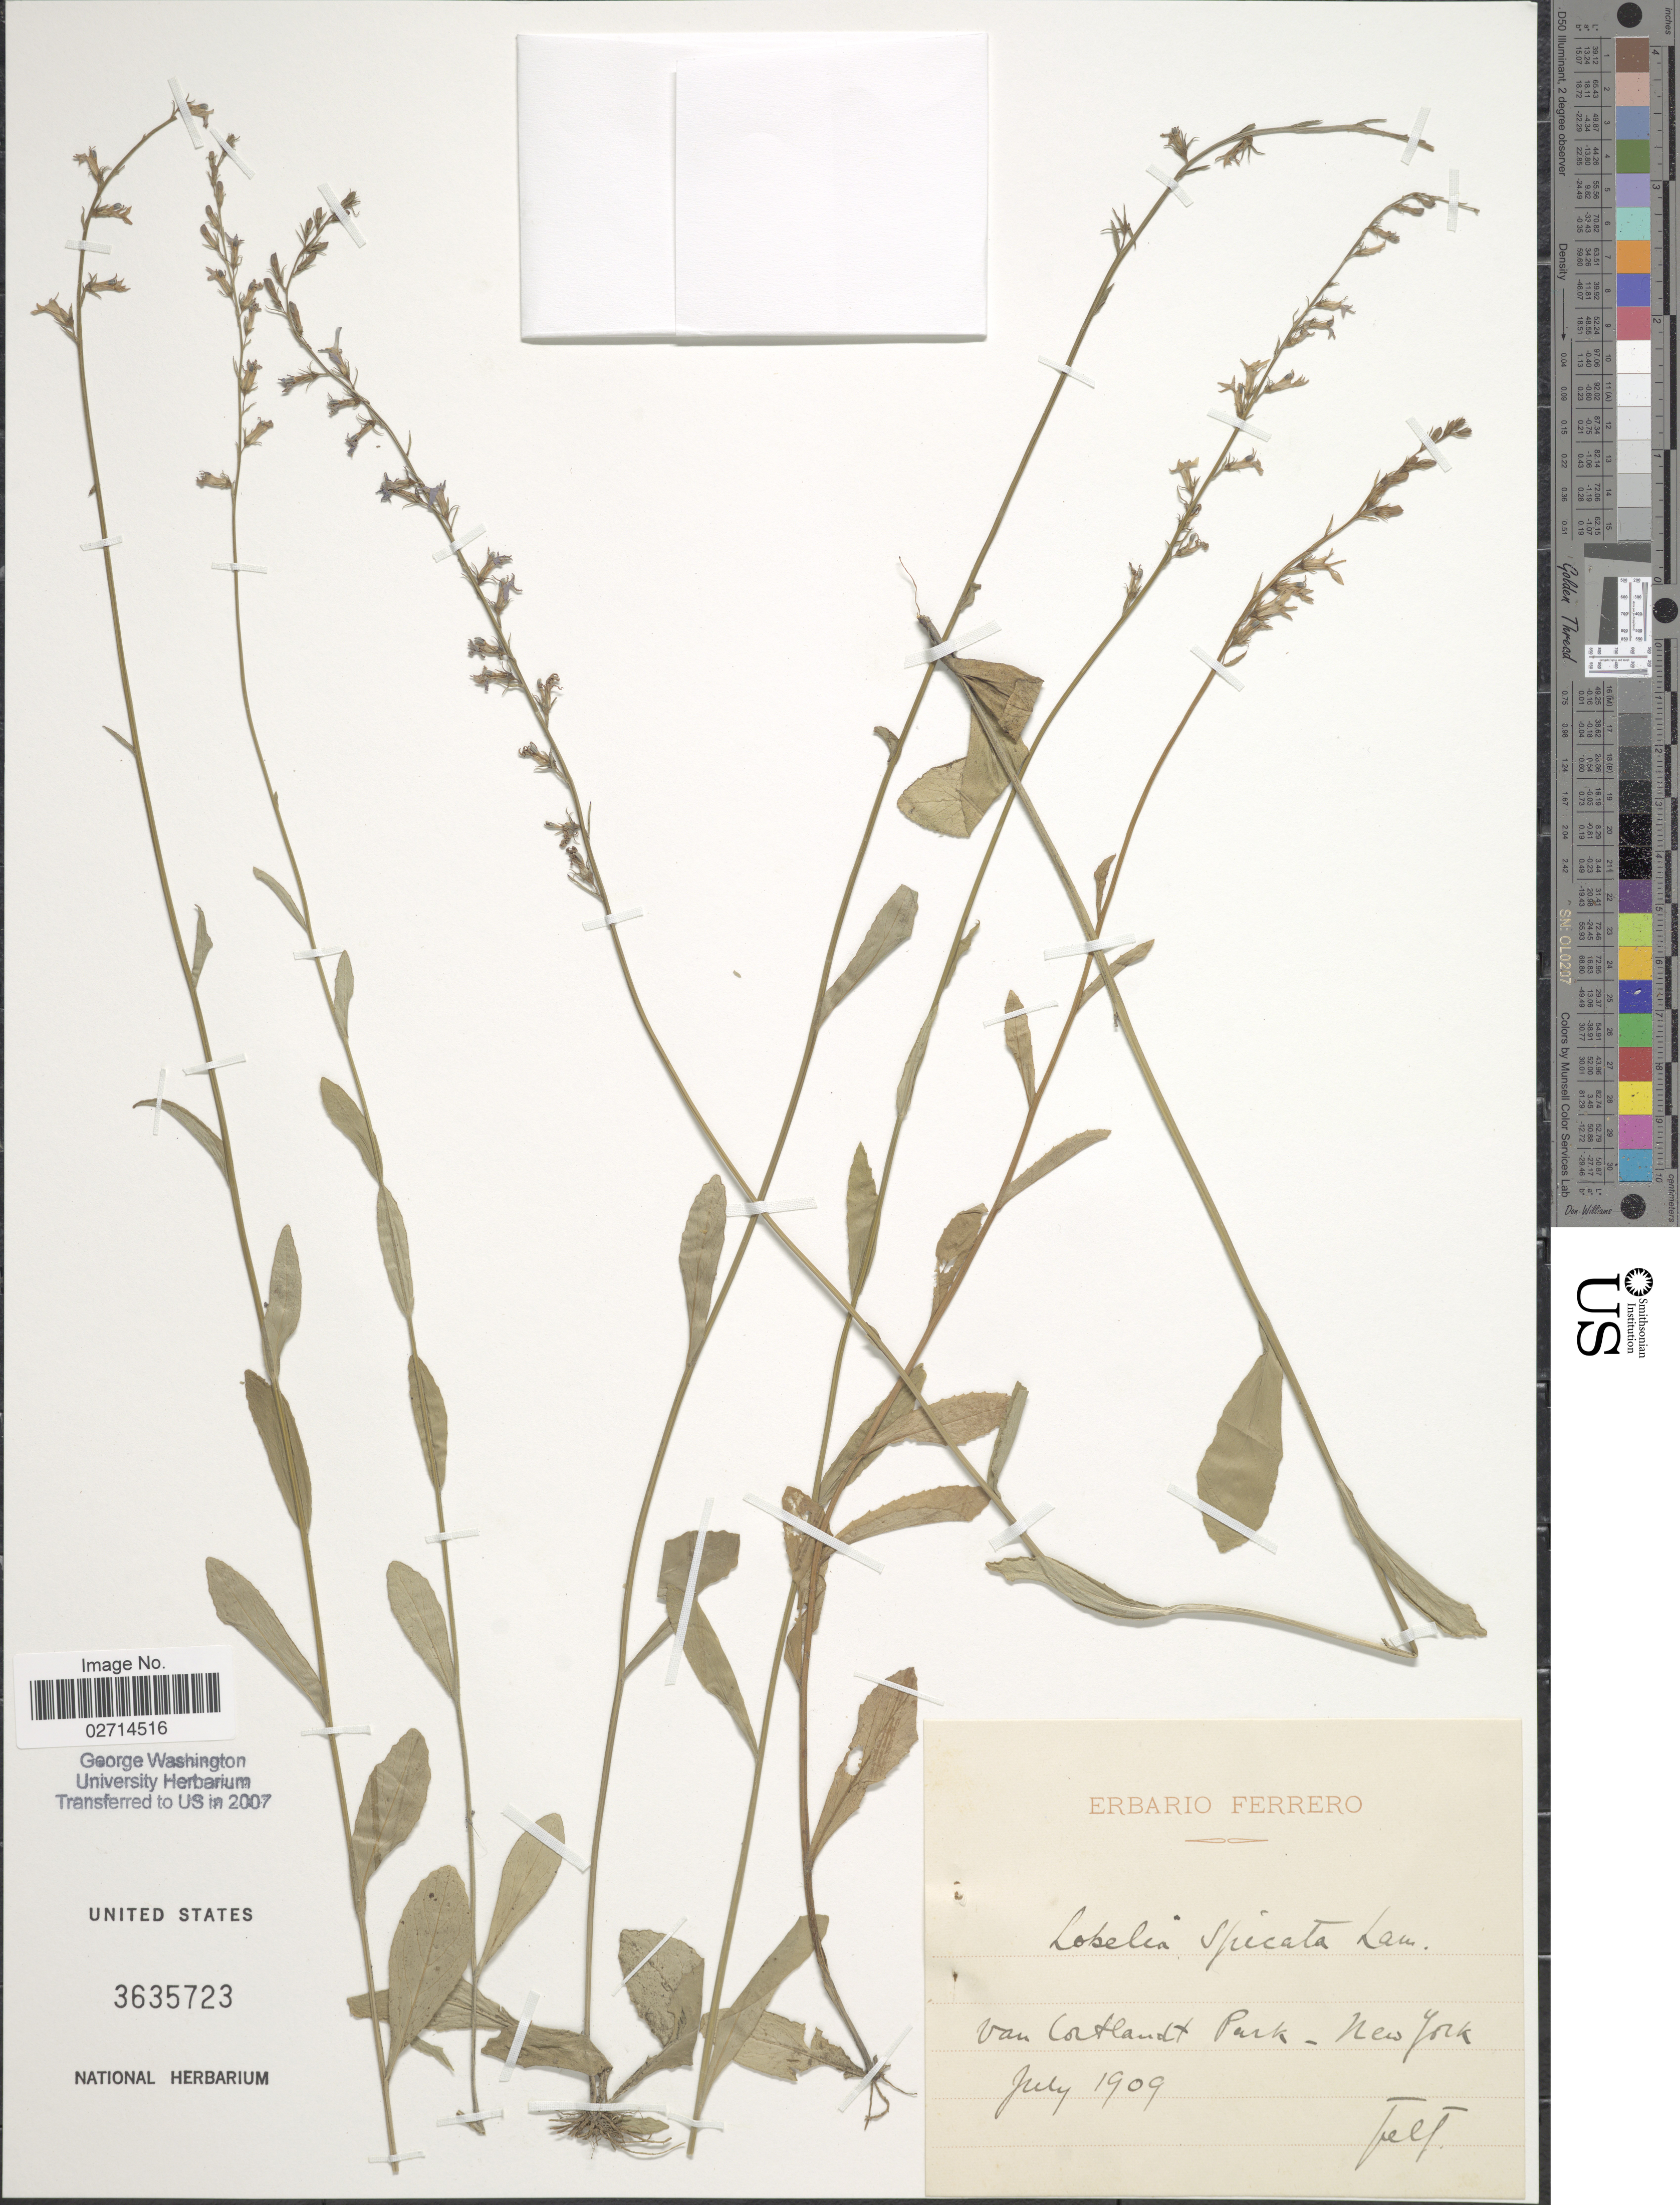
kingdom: Plantae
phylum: Tracheophyta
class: Magnoliopsida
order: Asterales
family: Campanulaceae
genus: Lobelia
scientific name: Lobelia spicata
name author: Lam.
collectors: F. Ferrero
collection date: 1909-07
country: United States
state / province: New York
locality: Van Cortlandt Park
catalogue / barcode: US 3635723